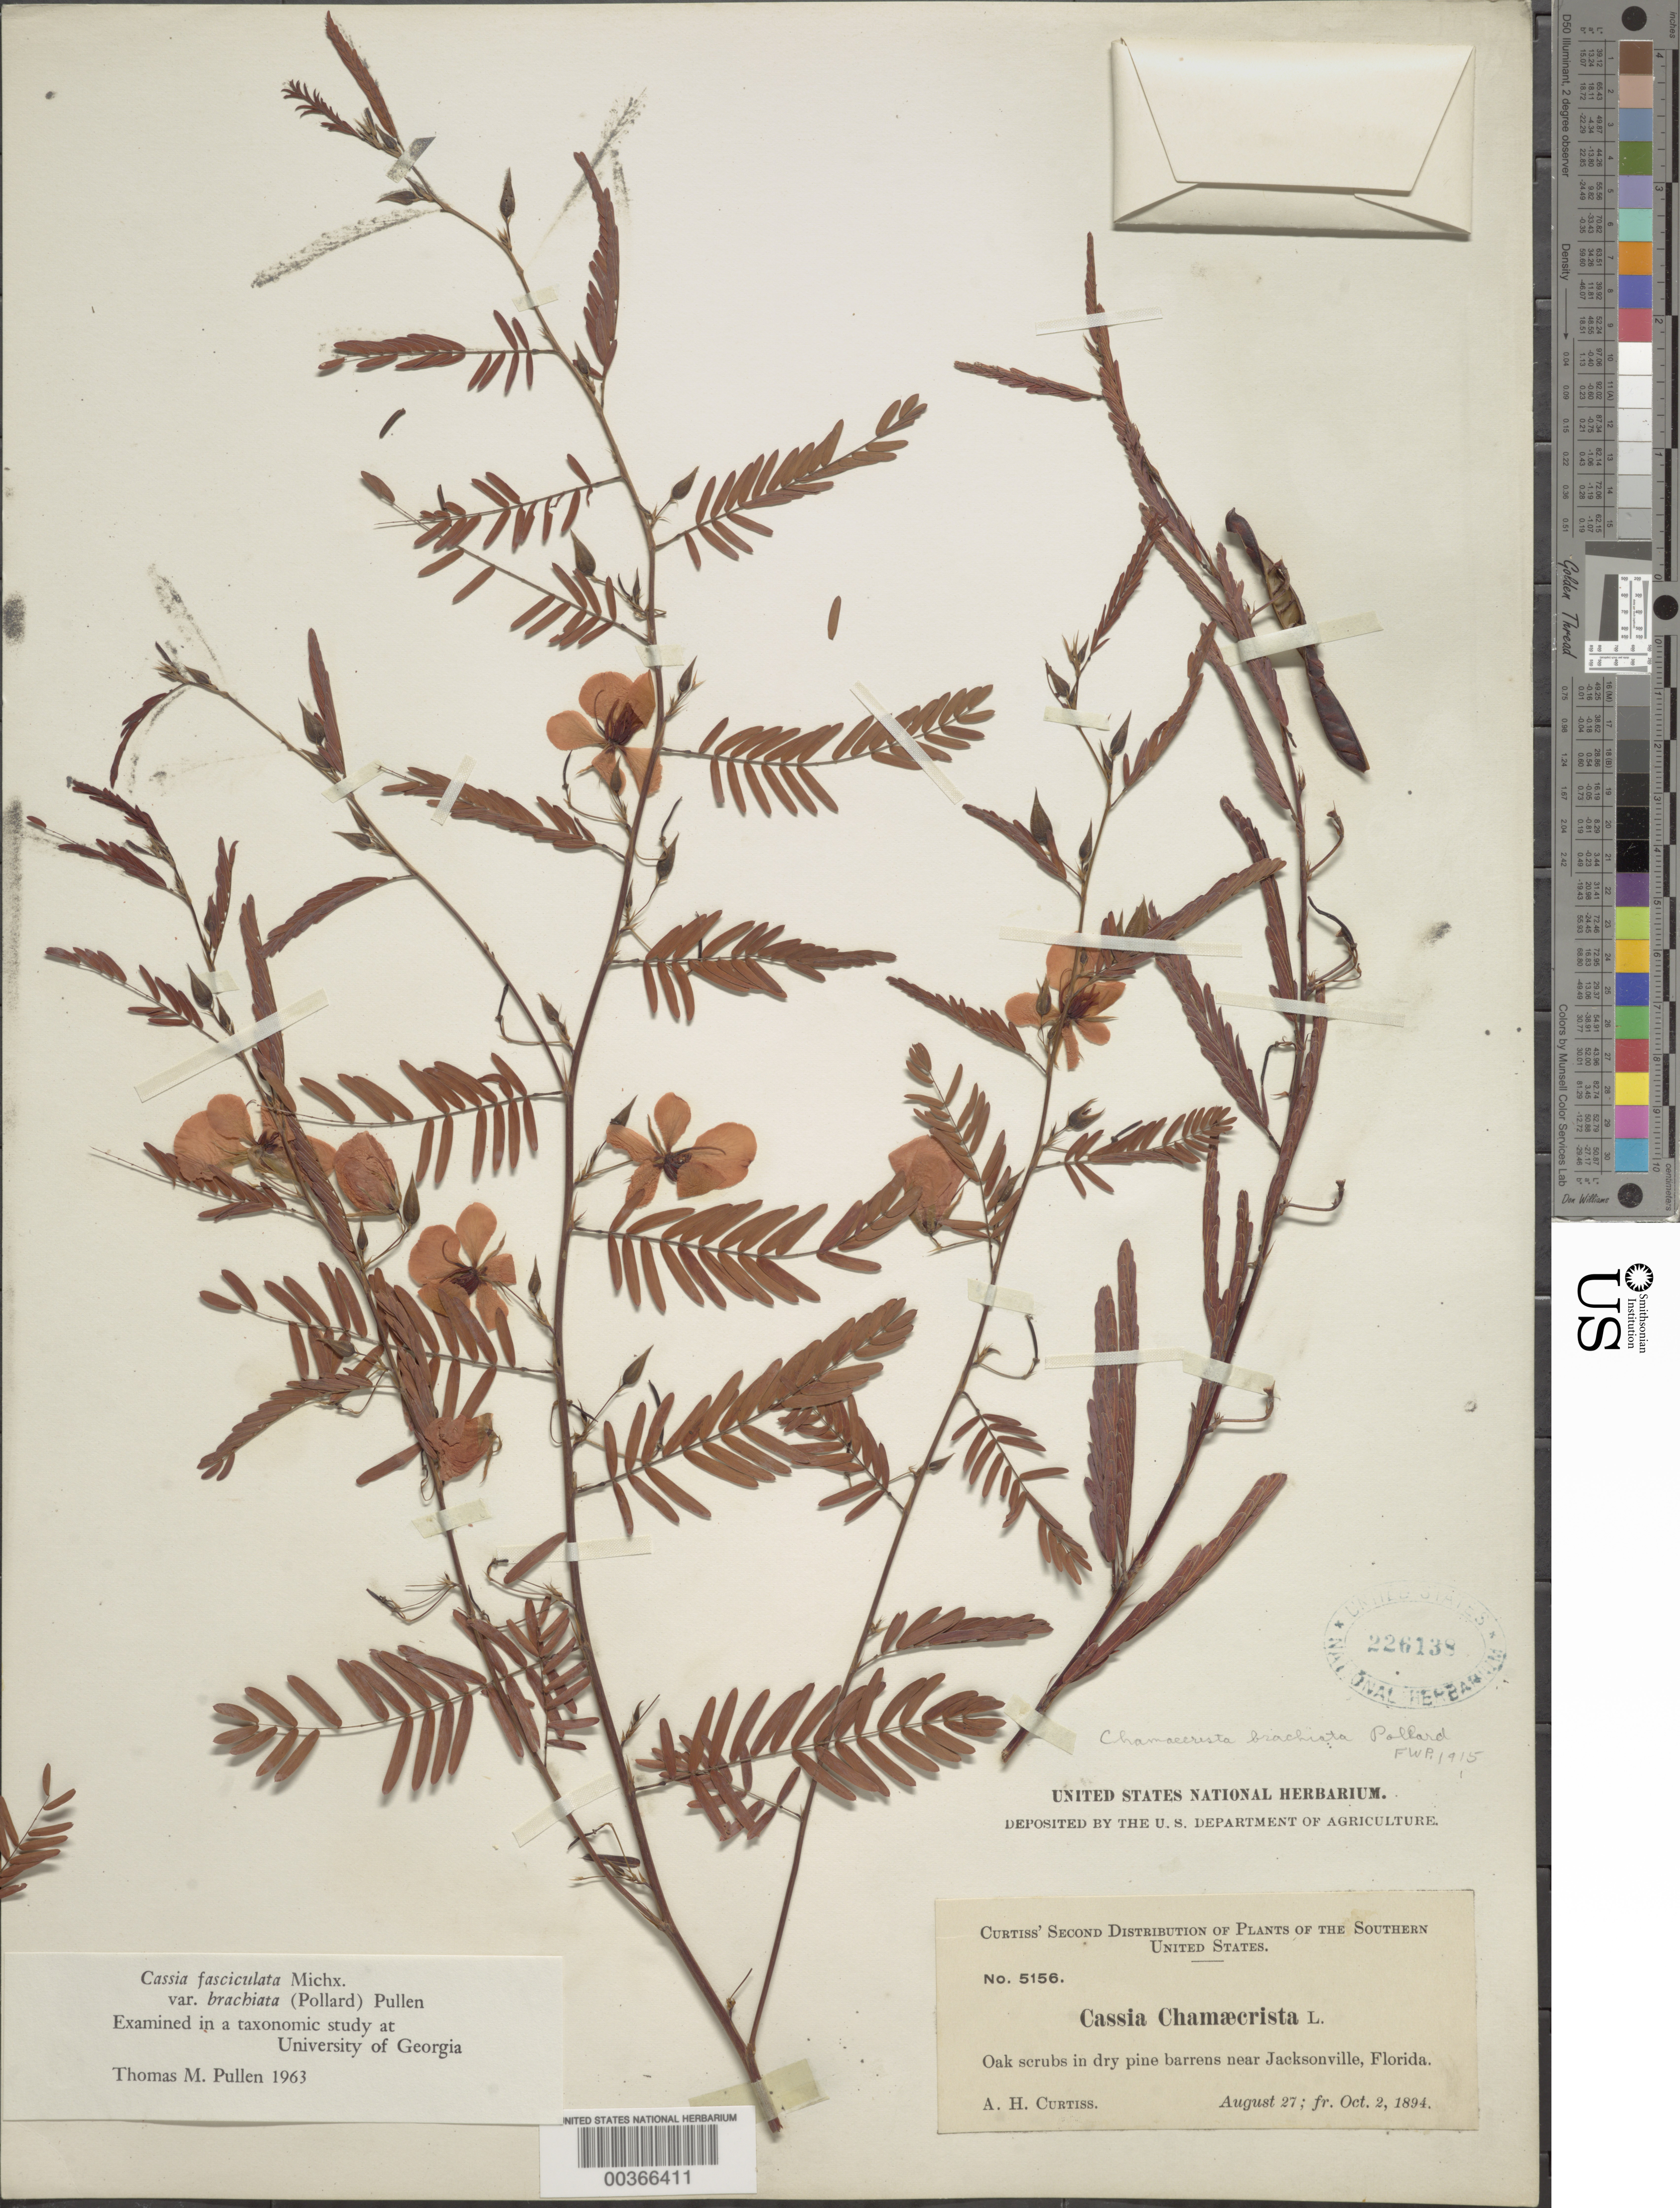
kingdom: Plantae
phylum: Tracheophyta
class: Magnoliopsida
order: Fabales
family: Fabaceae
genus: Chamaecrista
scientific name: Chamaecrista fasciculata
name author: (Michx.) Greene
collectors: A. H. Curtiss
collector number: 5156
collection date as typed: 27 Aug 1894 and 02 Oct 1894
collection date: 1894-08-27,1894-10-02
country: United States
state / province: Florida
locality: Near jacksonville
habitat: Dry pine barrens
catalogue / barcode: US 226138